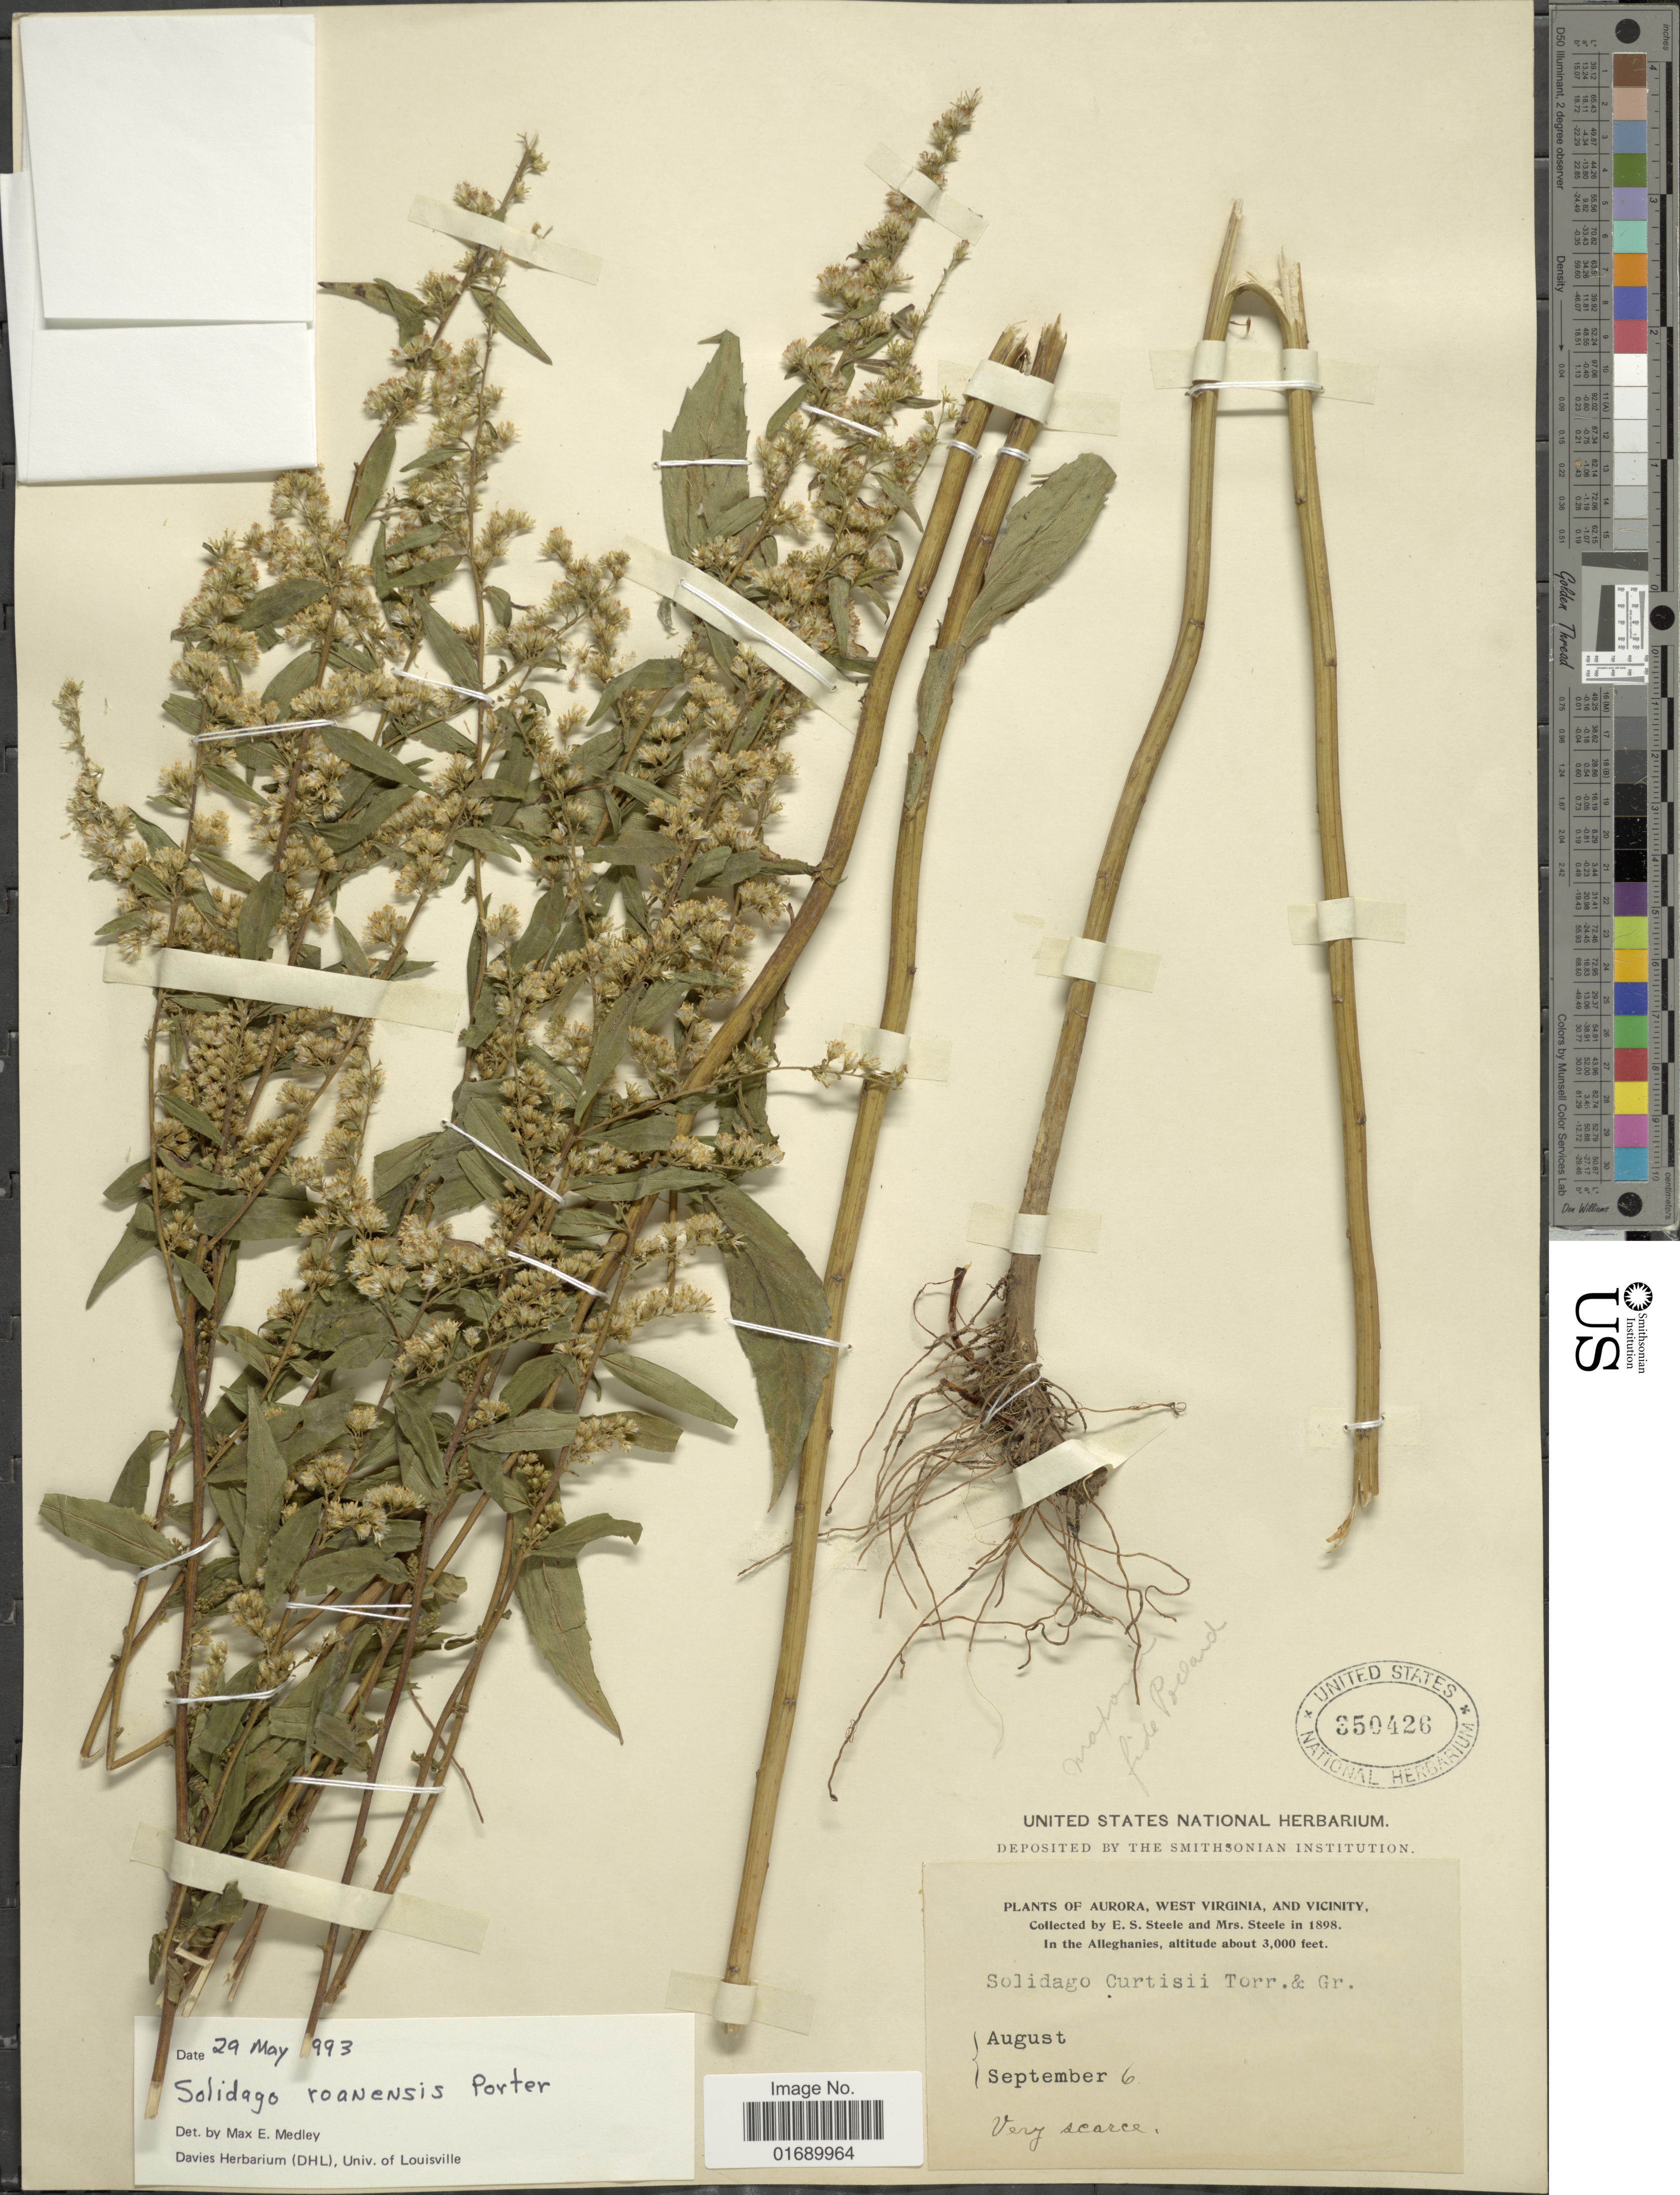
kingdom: Plantae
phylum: Tracheophyta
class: Magnoliopsida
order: Asterales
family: Asteraceae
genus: Solidago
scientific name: Solidago roanensis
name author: Porter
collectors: E. Steele & Mrs. E. S. Steele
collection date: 1898-09-06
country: United States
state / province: West Virginia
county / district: Preston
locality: Aurora, and vicinity, in the Alleghanies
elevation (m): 914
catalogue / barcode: US 350426